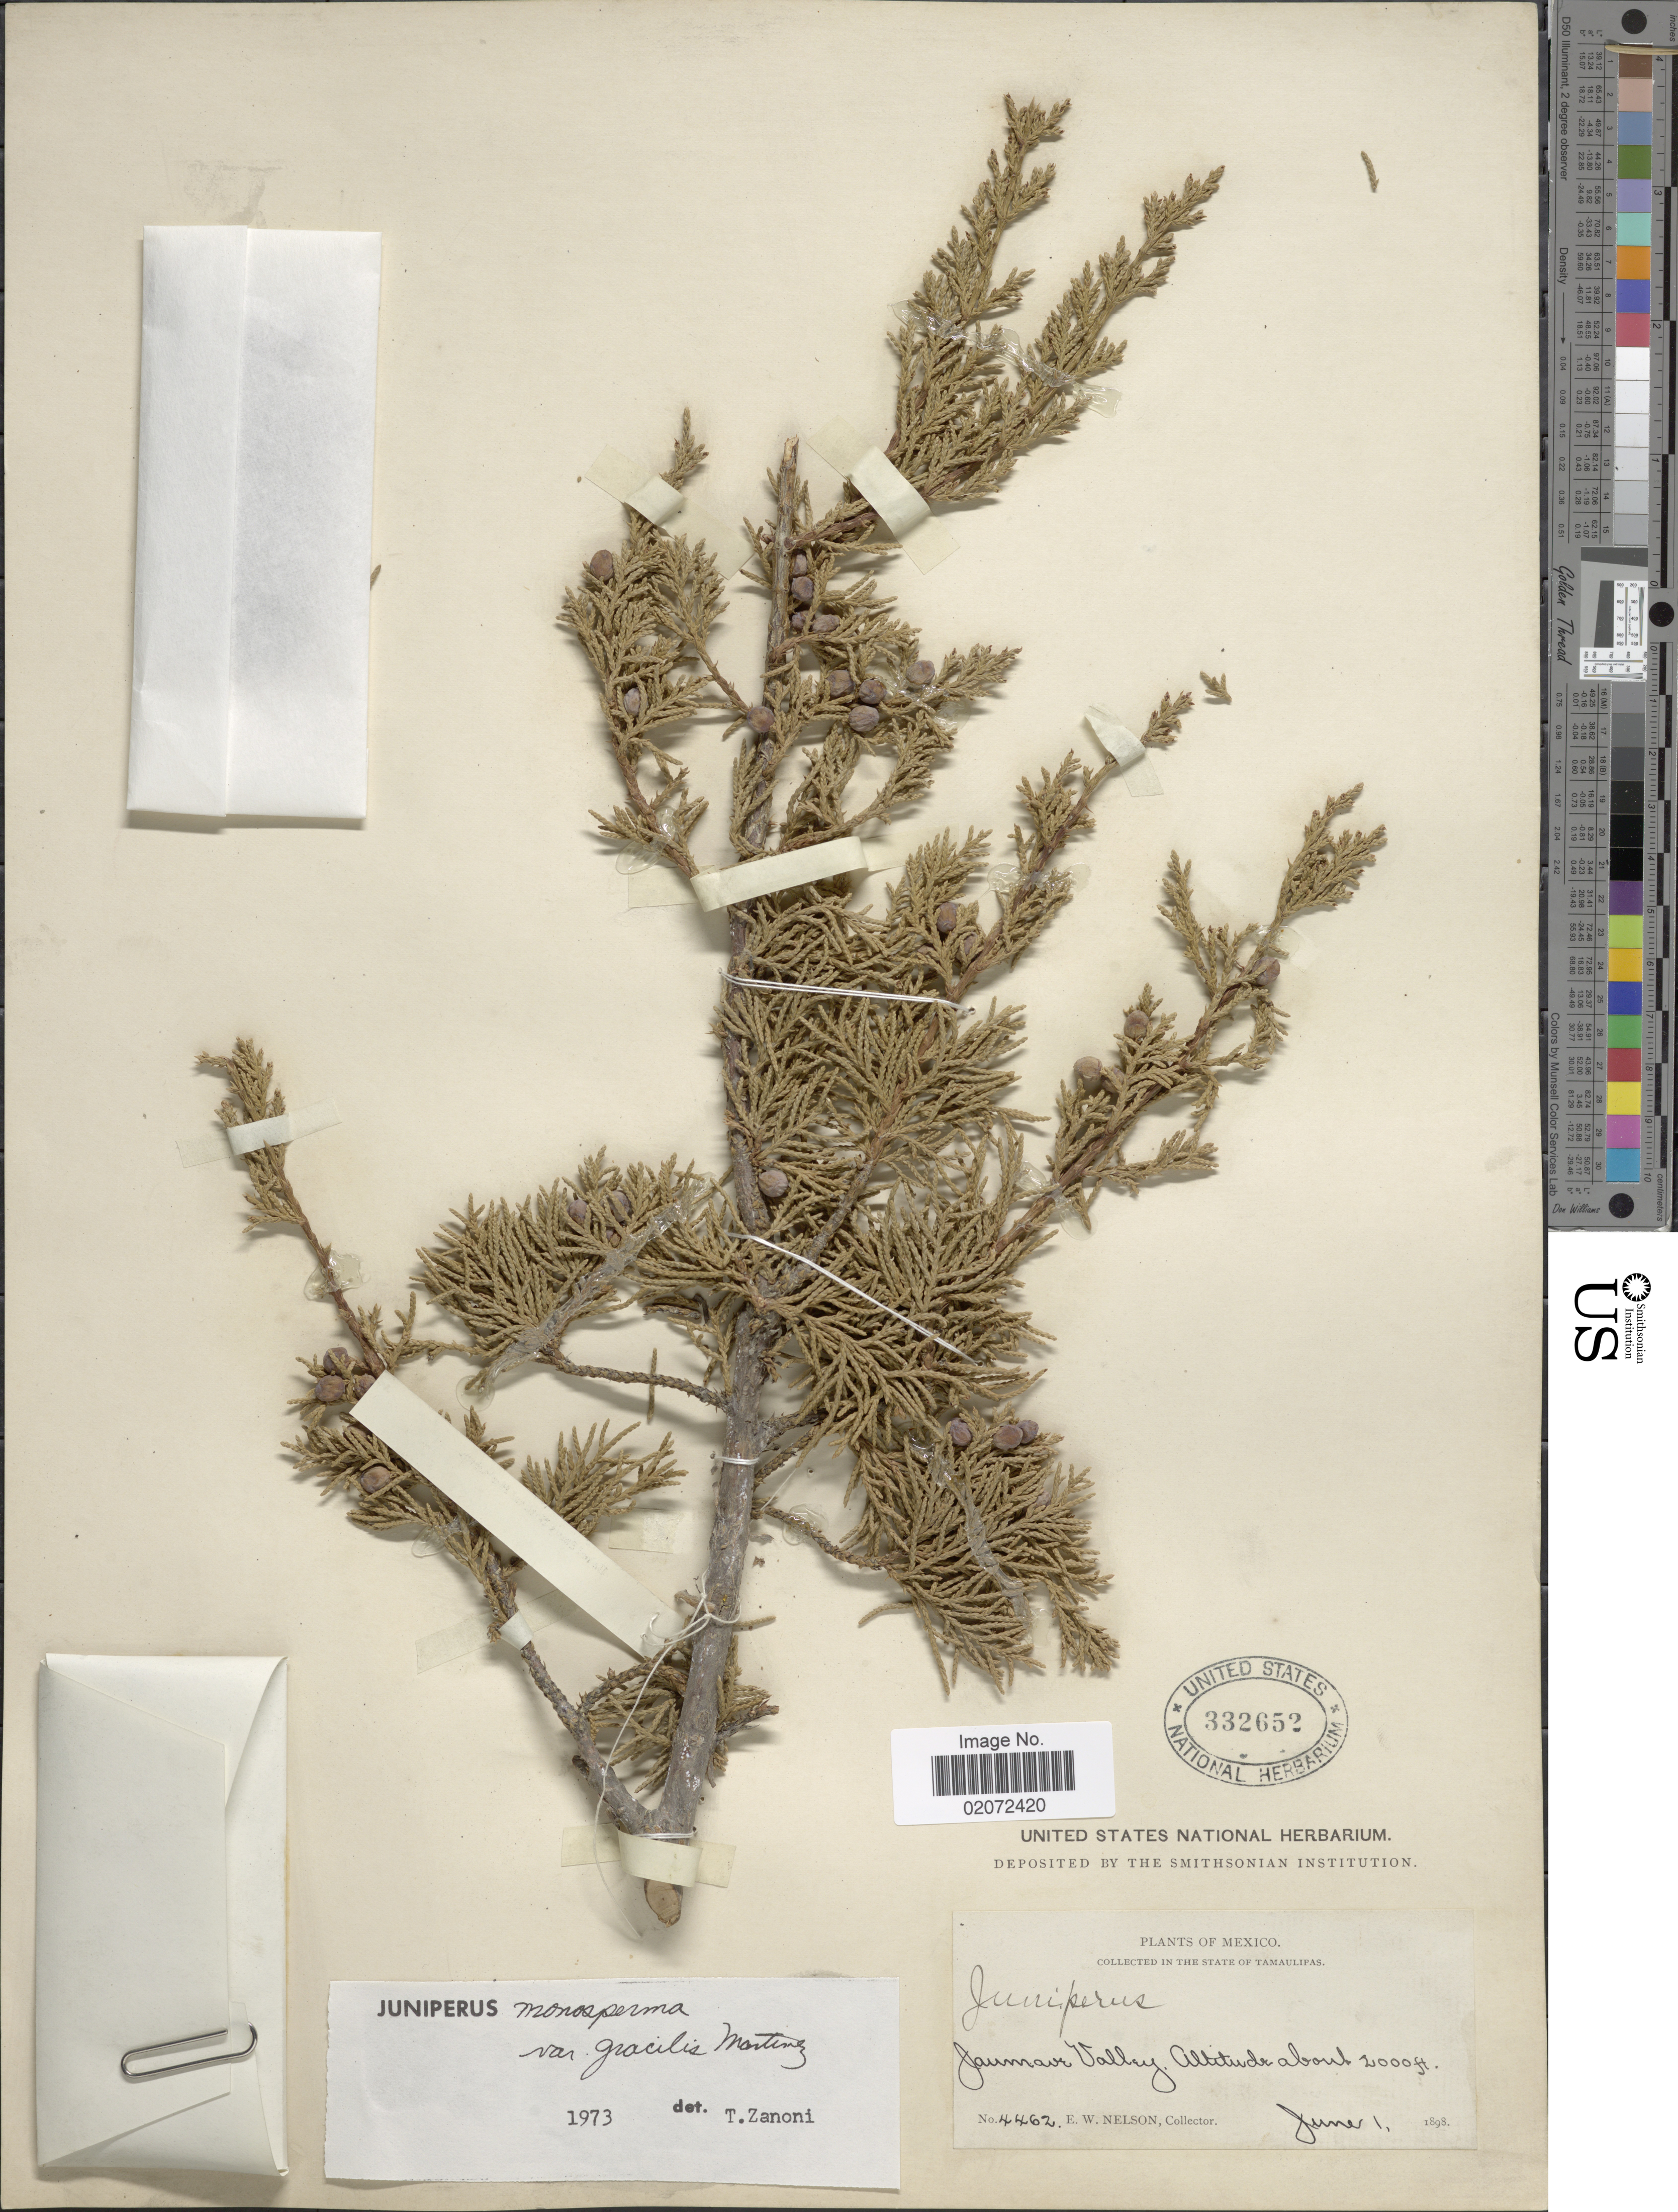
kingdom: Plantae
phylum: Tracheophyta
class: Pinopsida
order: Pinales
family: Cupressaceae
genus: Juniperus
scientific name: Juniperus monosperma var. gracilis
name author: Martínez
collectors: E. W. Nelson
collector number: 4462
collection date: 1898-06-01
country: Mexico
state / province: Tamaulipas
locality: Jaumave Valley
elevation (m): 610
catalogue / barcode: US 332652